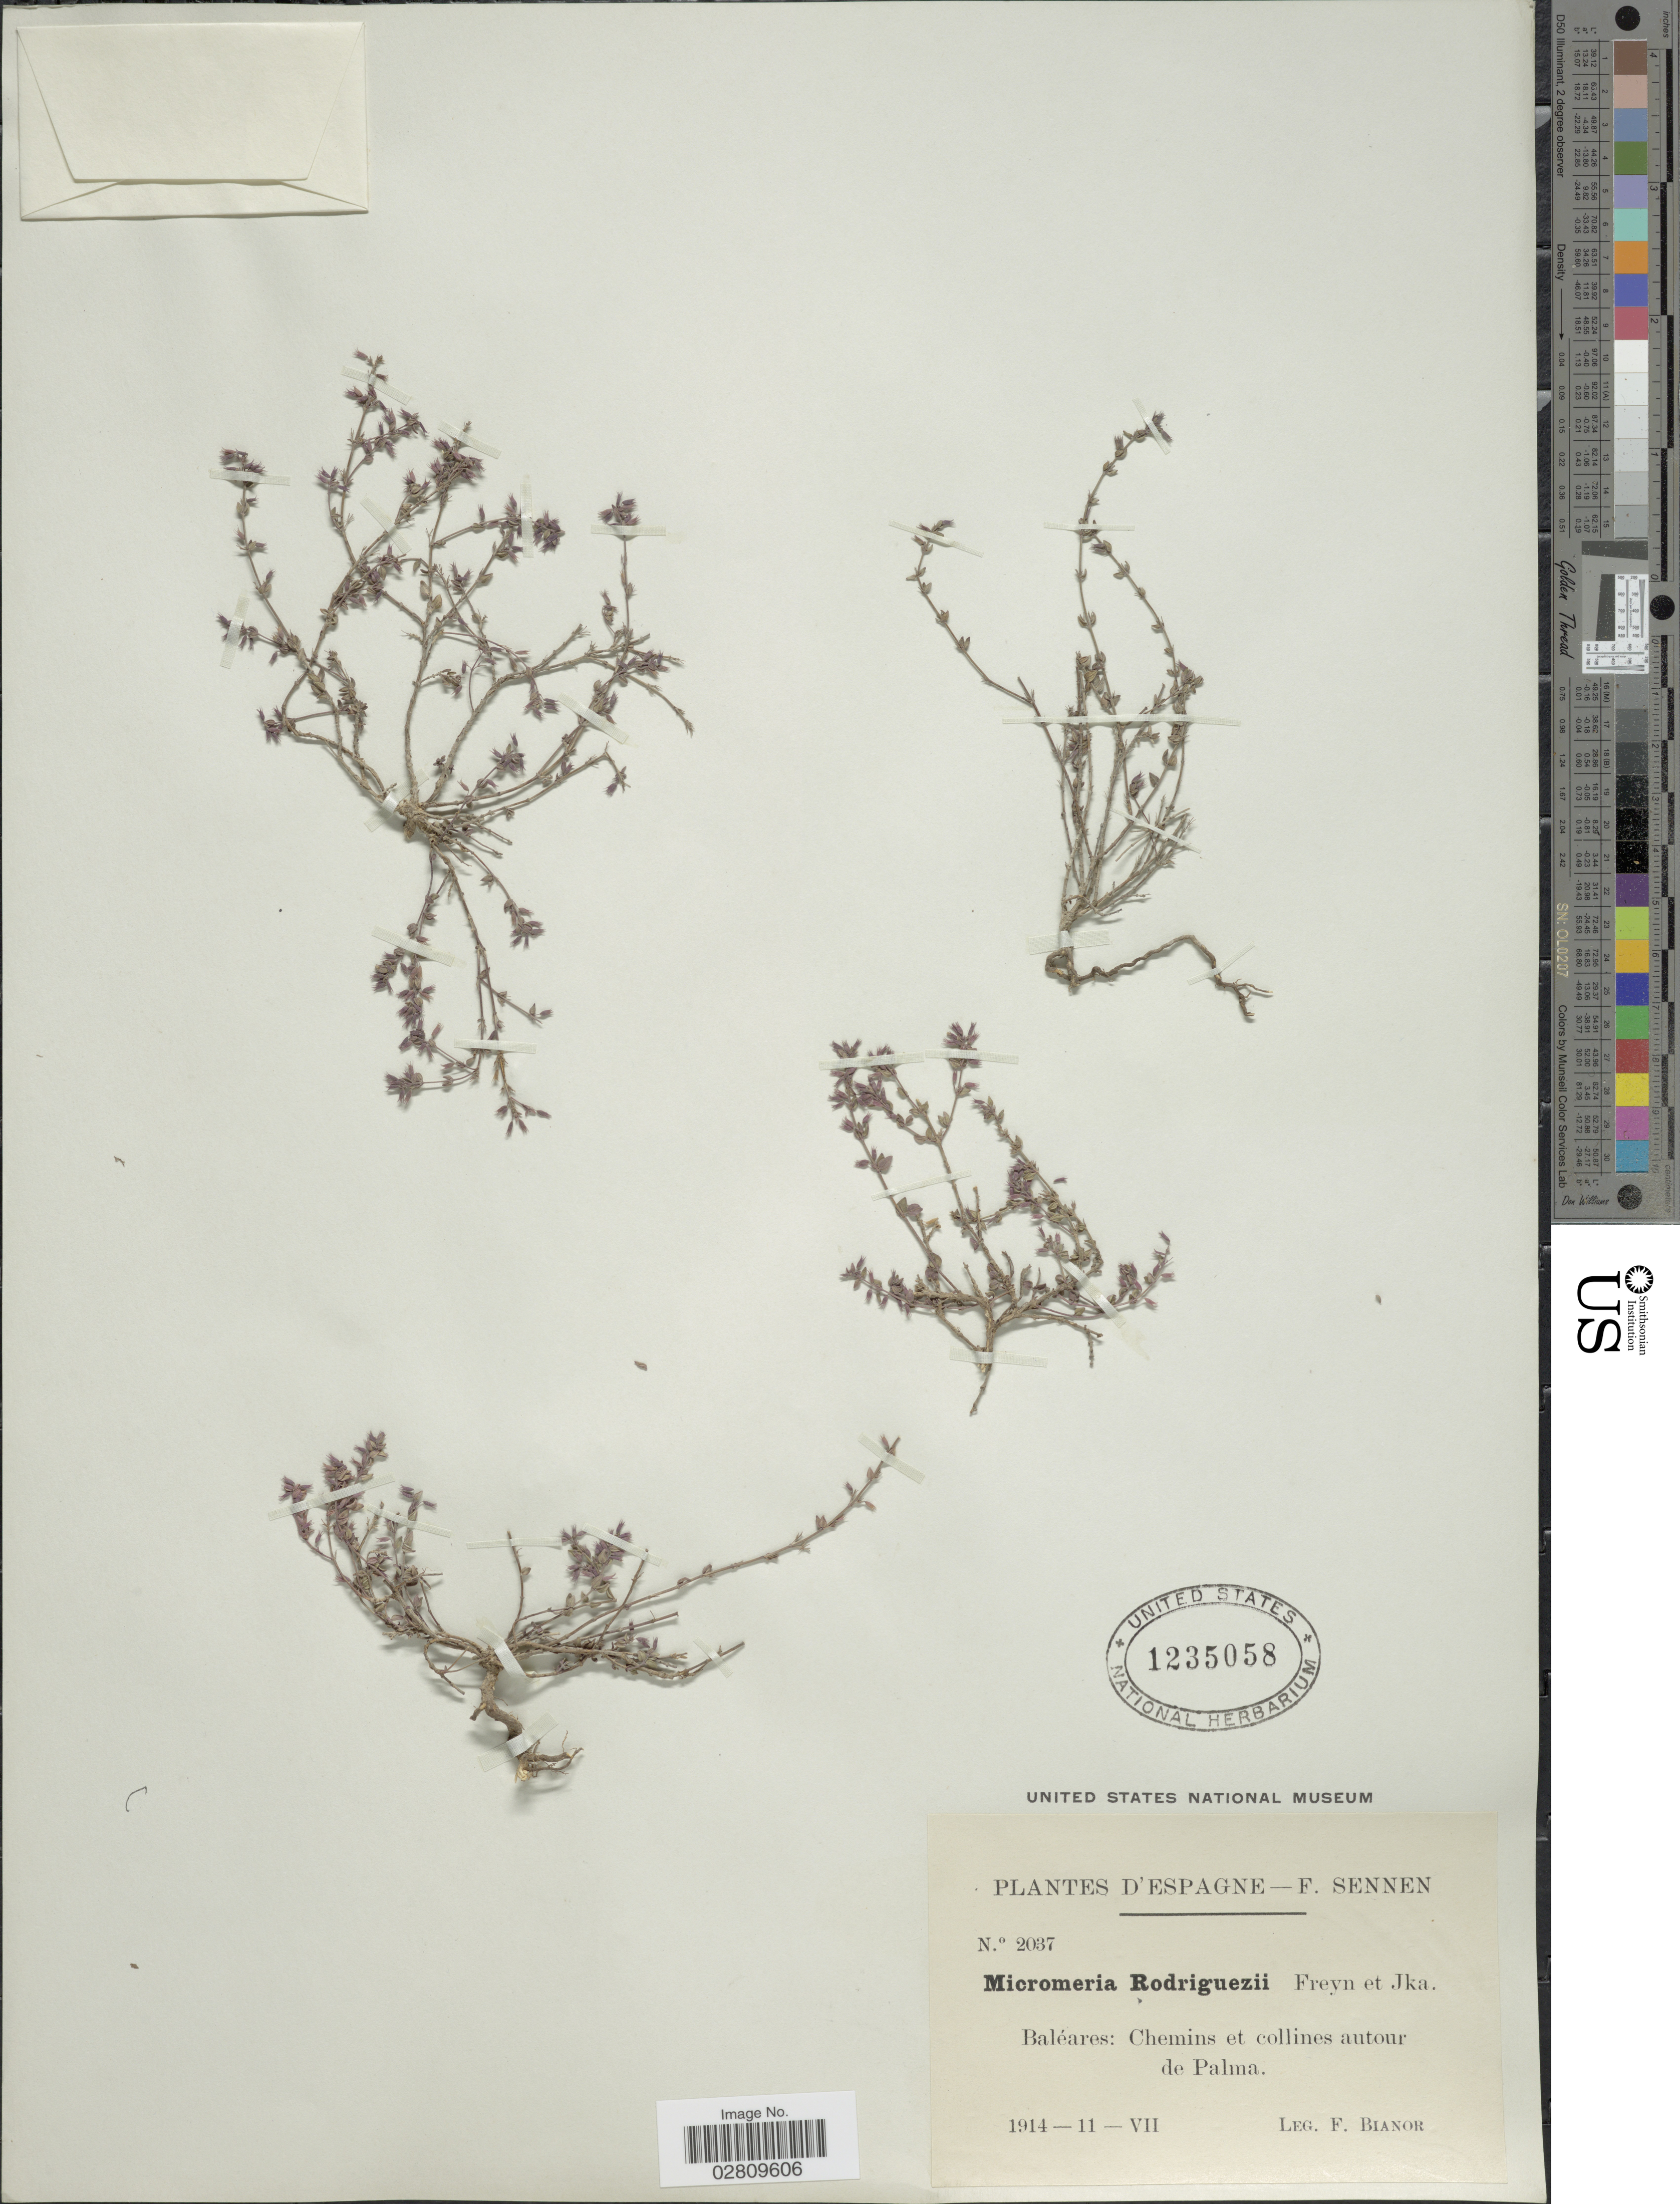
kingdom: Plantae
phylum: Tracheophyta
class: Magnoliopsida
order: Lamiales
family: Lamiaceae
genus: Micromeria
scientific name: Micromeria rodriguezii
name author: Freyn & Janka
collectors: F. Bianor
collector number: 2037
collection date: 1914-07-11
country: Spain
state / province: Islas Baleares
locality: Espagne. Baléares: Chemins et collines autour de Palma.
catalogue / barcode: US 1235058